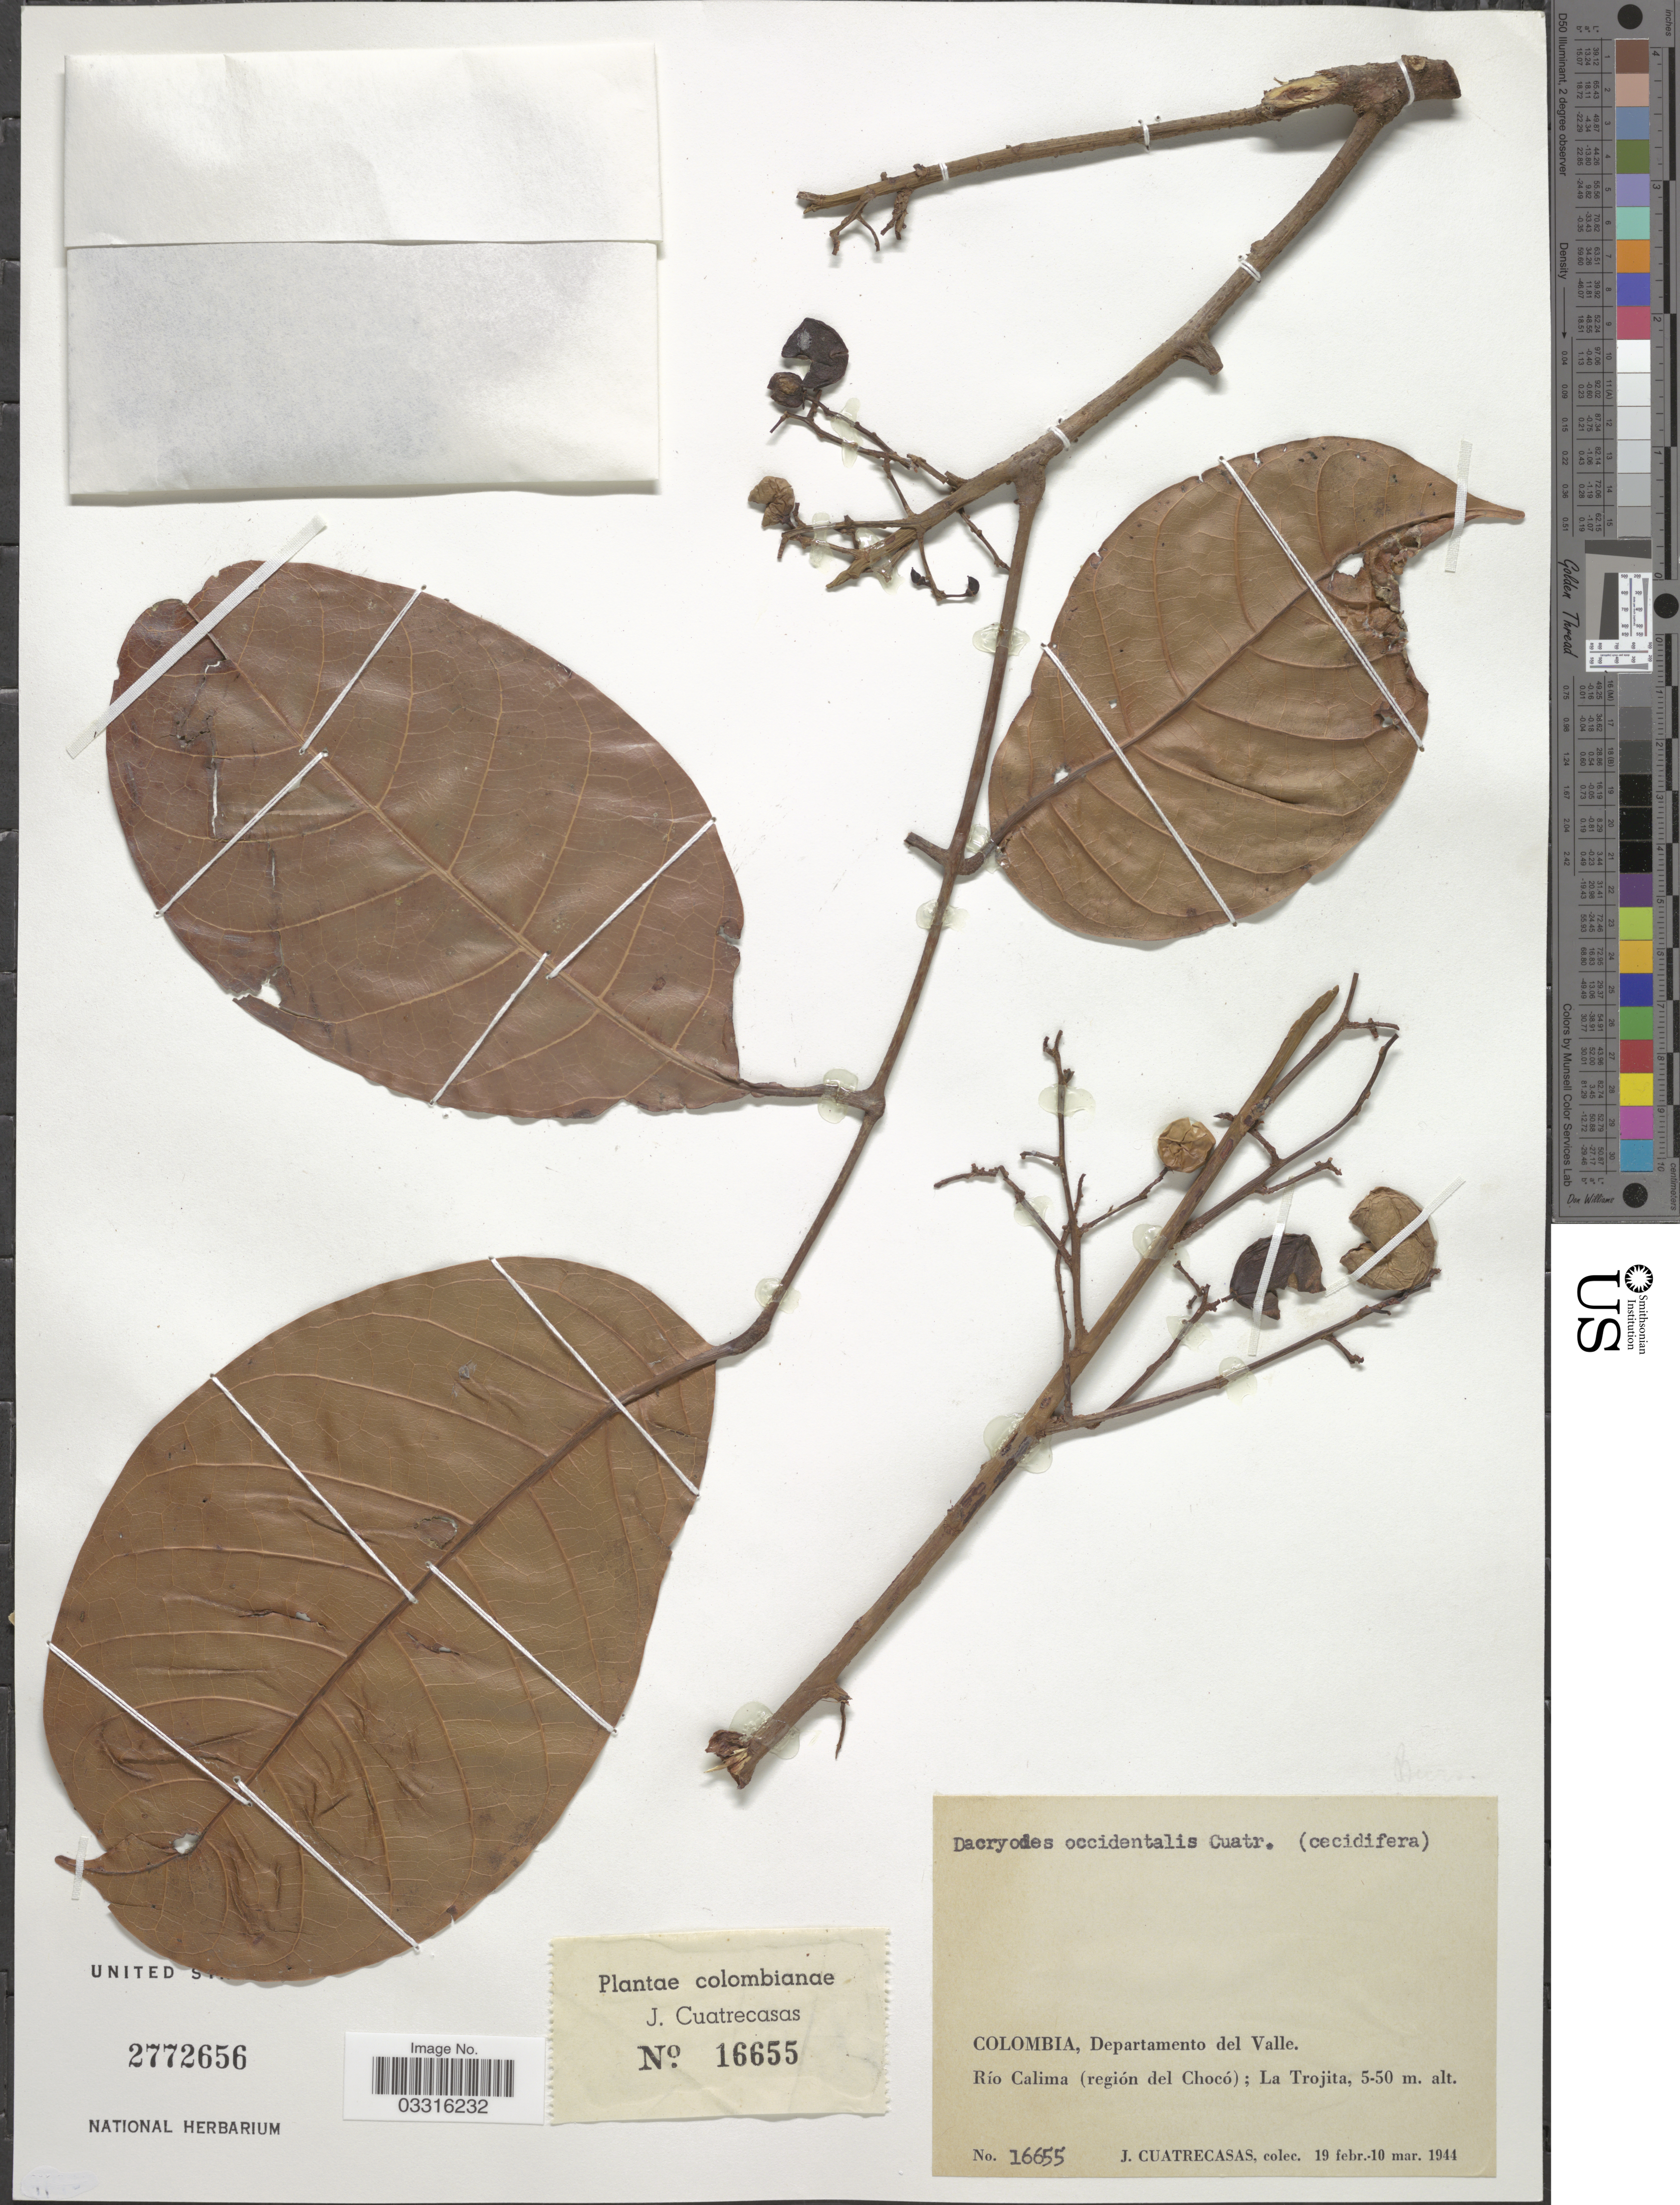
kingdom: Plantae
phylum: Tracheophyta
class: Magnoliopsida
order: Sapindales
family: Burseraceae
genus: Dacryodes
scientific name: Dacryodes occidentalis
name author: Cuatrec.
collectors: J. Cuatrecasas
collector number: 16655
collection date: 1944-02-19/1944-03-10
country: Colombia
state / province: Valle del Cauca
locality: Departamento del Valle. Río Calima (región del Chocó); La Trojita.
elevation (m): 5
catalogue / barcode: US 2772656